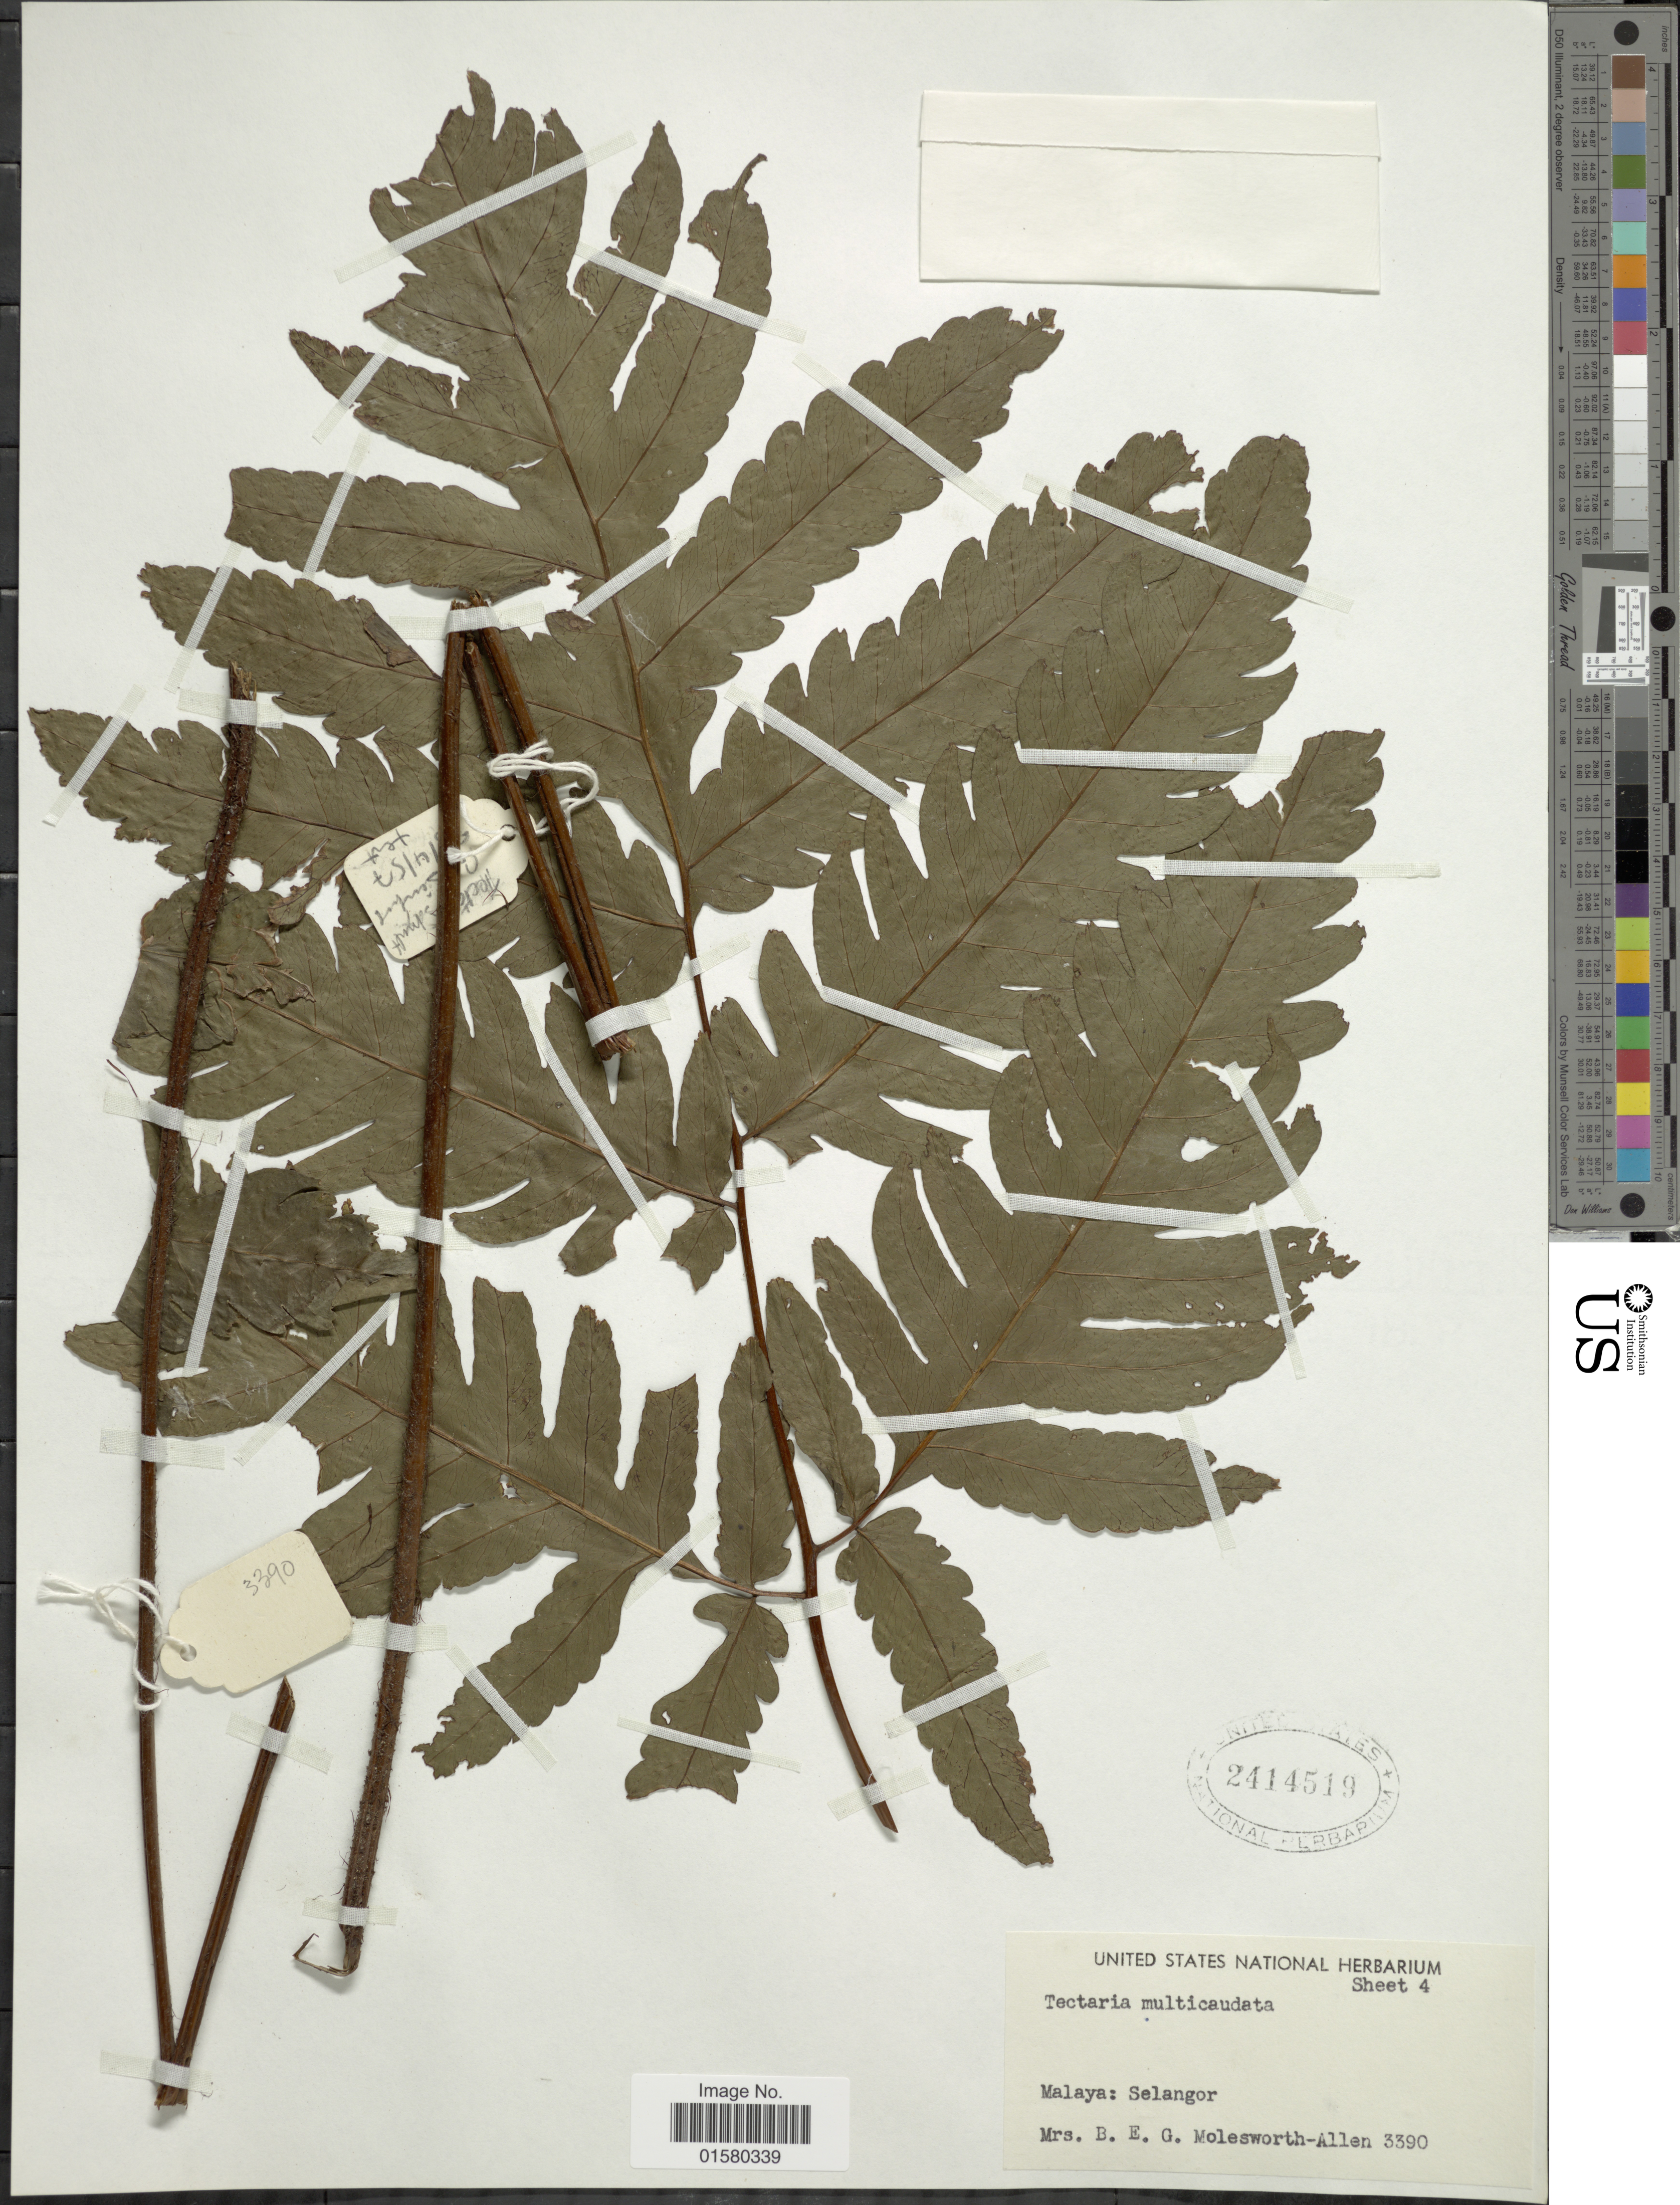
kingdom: Plantae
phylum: Tracheophyta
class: Polypodiopsida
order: Polypodiales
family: Tectariaceae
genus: Tectaria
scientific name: Tectaria multicaudata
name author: (Wall. ex Bedd.) Ching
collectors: Mrs. B. E. G. Molesworth-Allen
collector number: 3390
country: Malaysia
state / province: Selangor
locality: Malaya: Selangor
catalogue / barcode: US 2414519